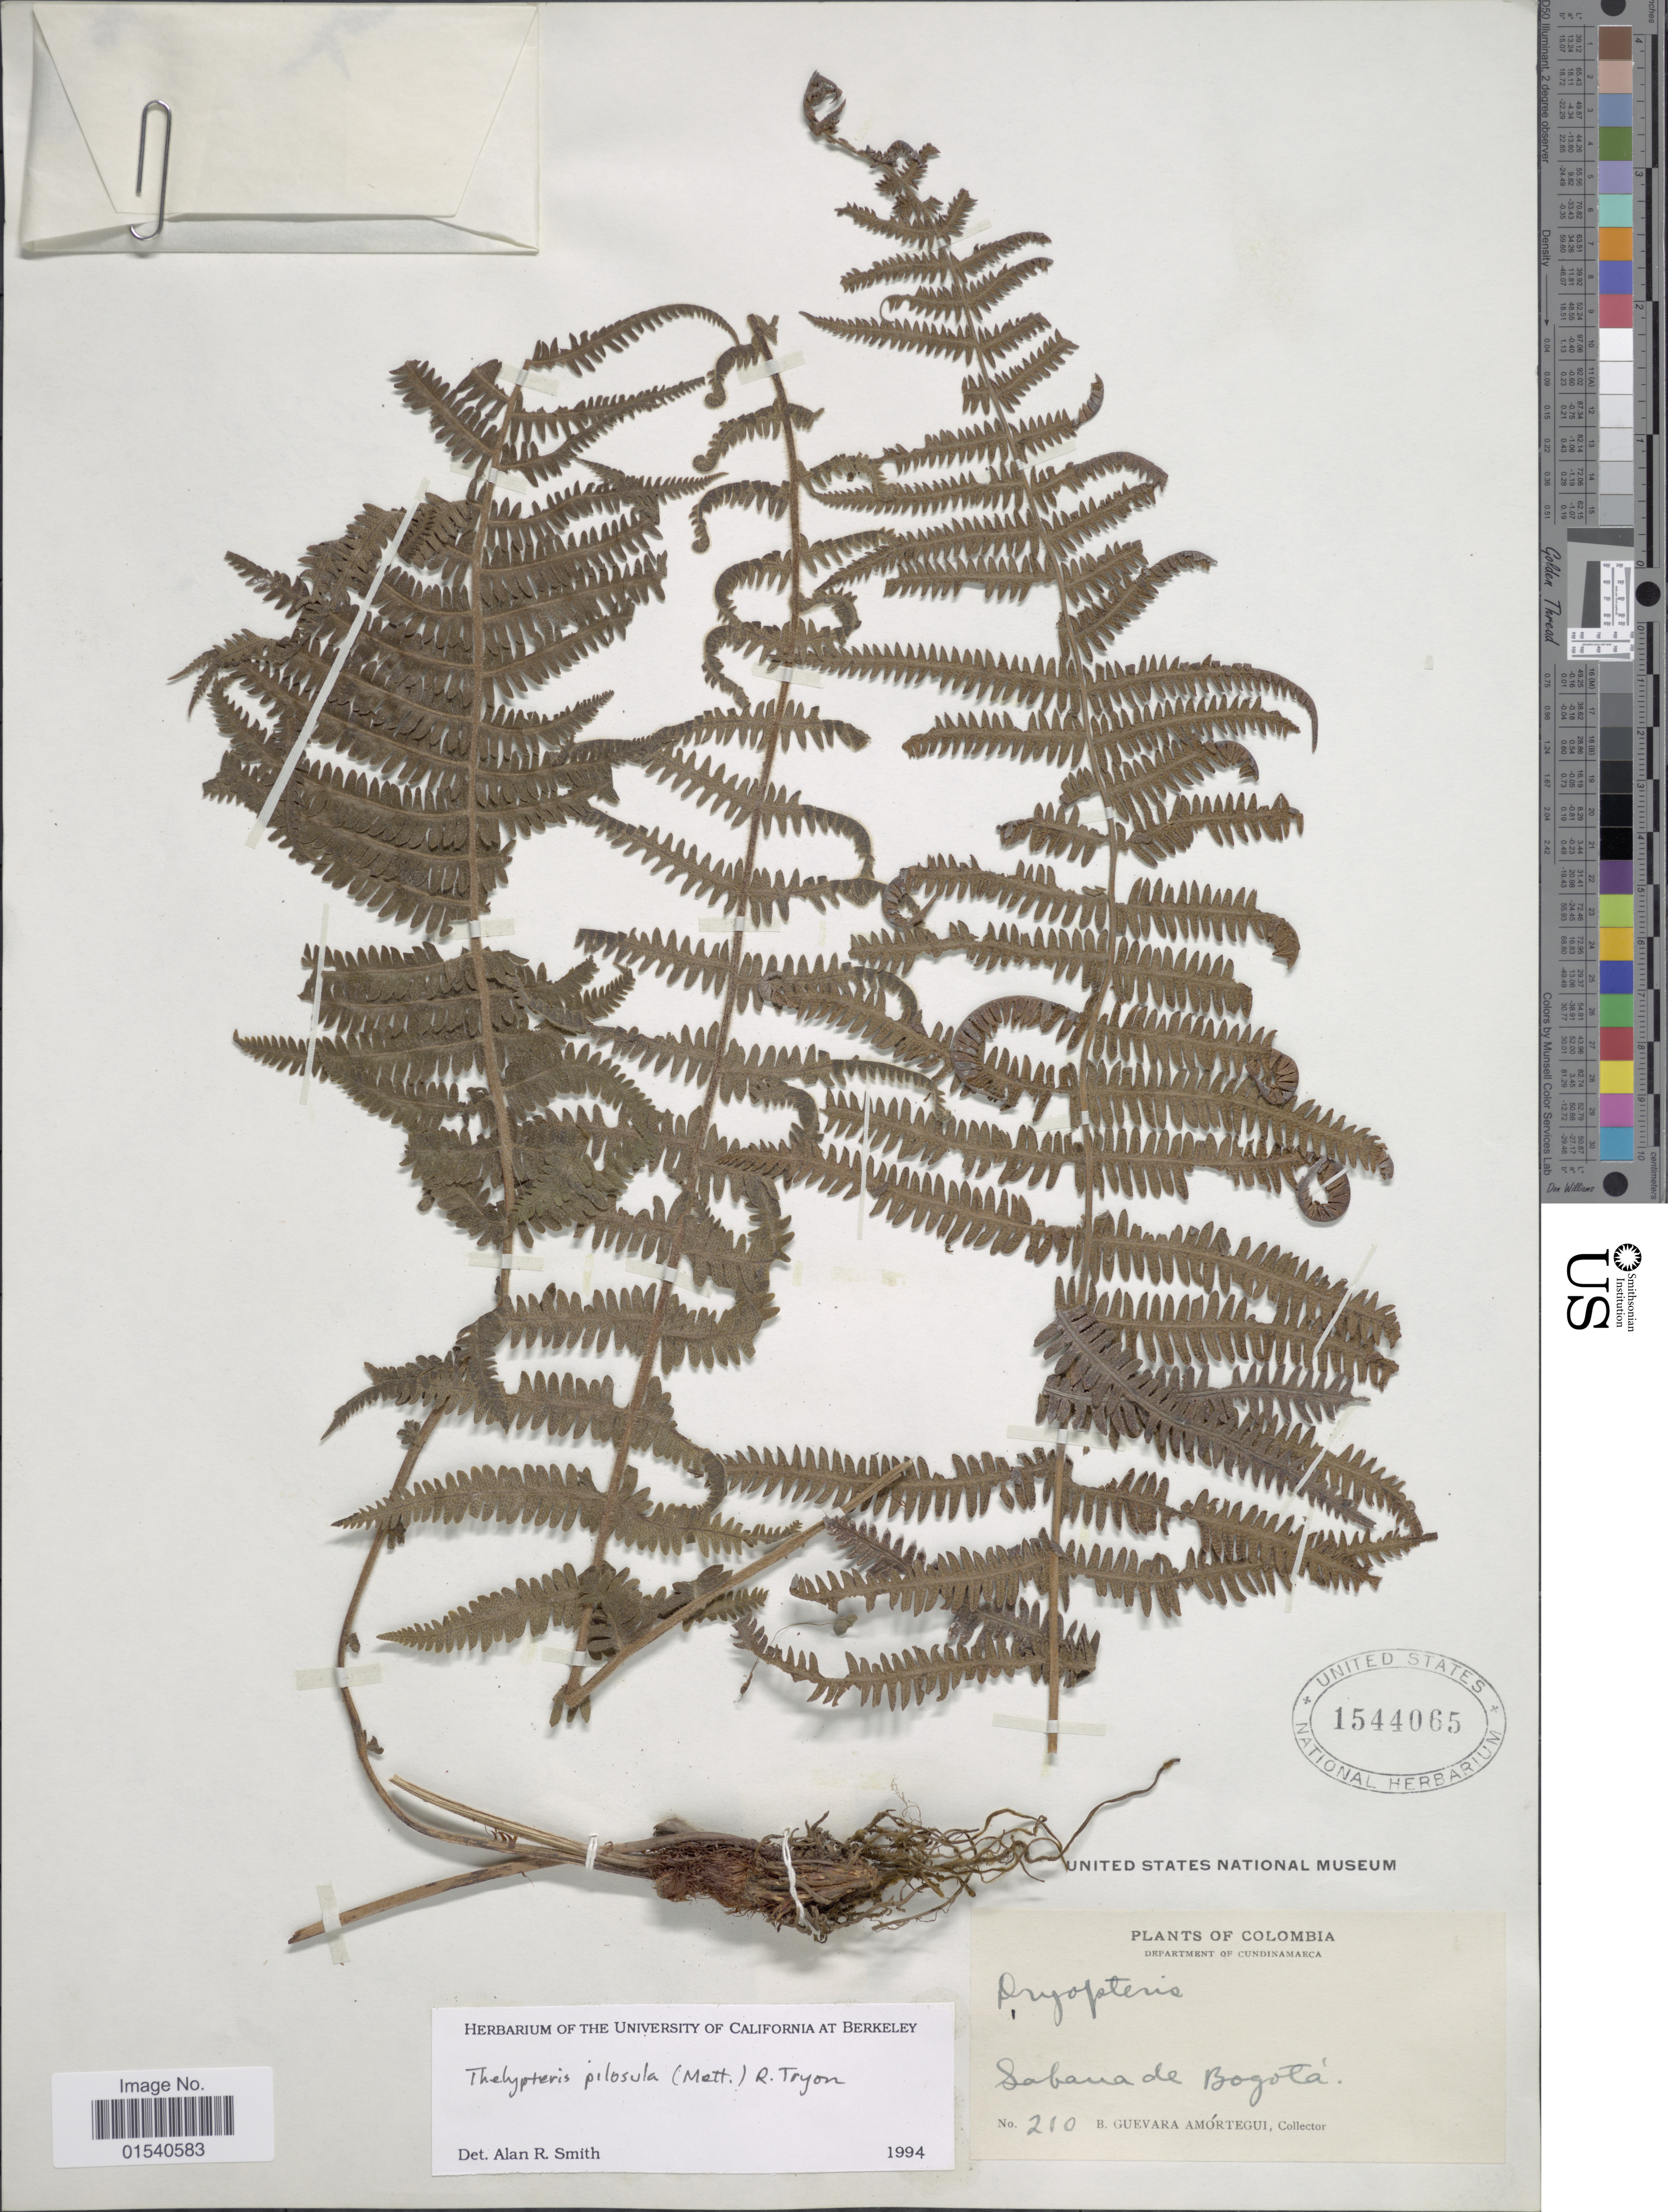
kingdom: Plantae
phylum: Tracheophyta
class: Polypodiopsida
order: Polypodiales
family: Thelypteridaceae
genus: Amauropelta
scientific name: Amauropelta pilosula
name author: (Klotzsch & H. Karst.) Á. Löve & D. Löve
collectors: B. Guevara Amortegui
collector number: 210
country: Colombia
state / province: Cundinamarca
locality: Department of Cundinamarca, Sabana de Bogotá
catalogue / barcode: US 1544065